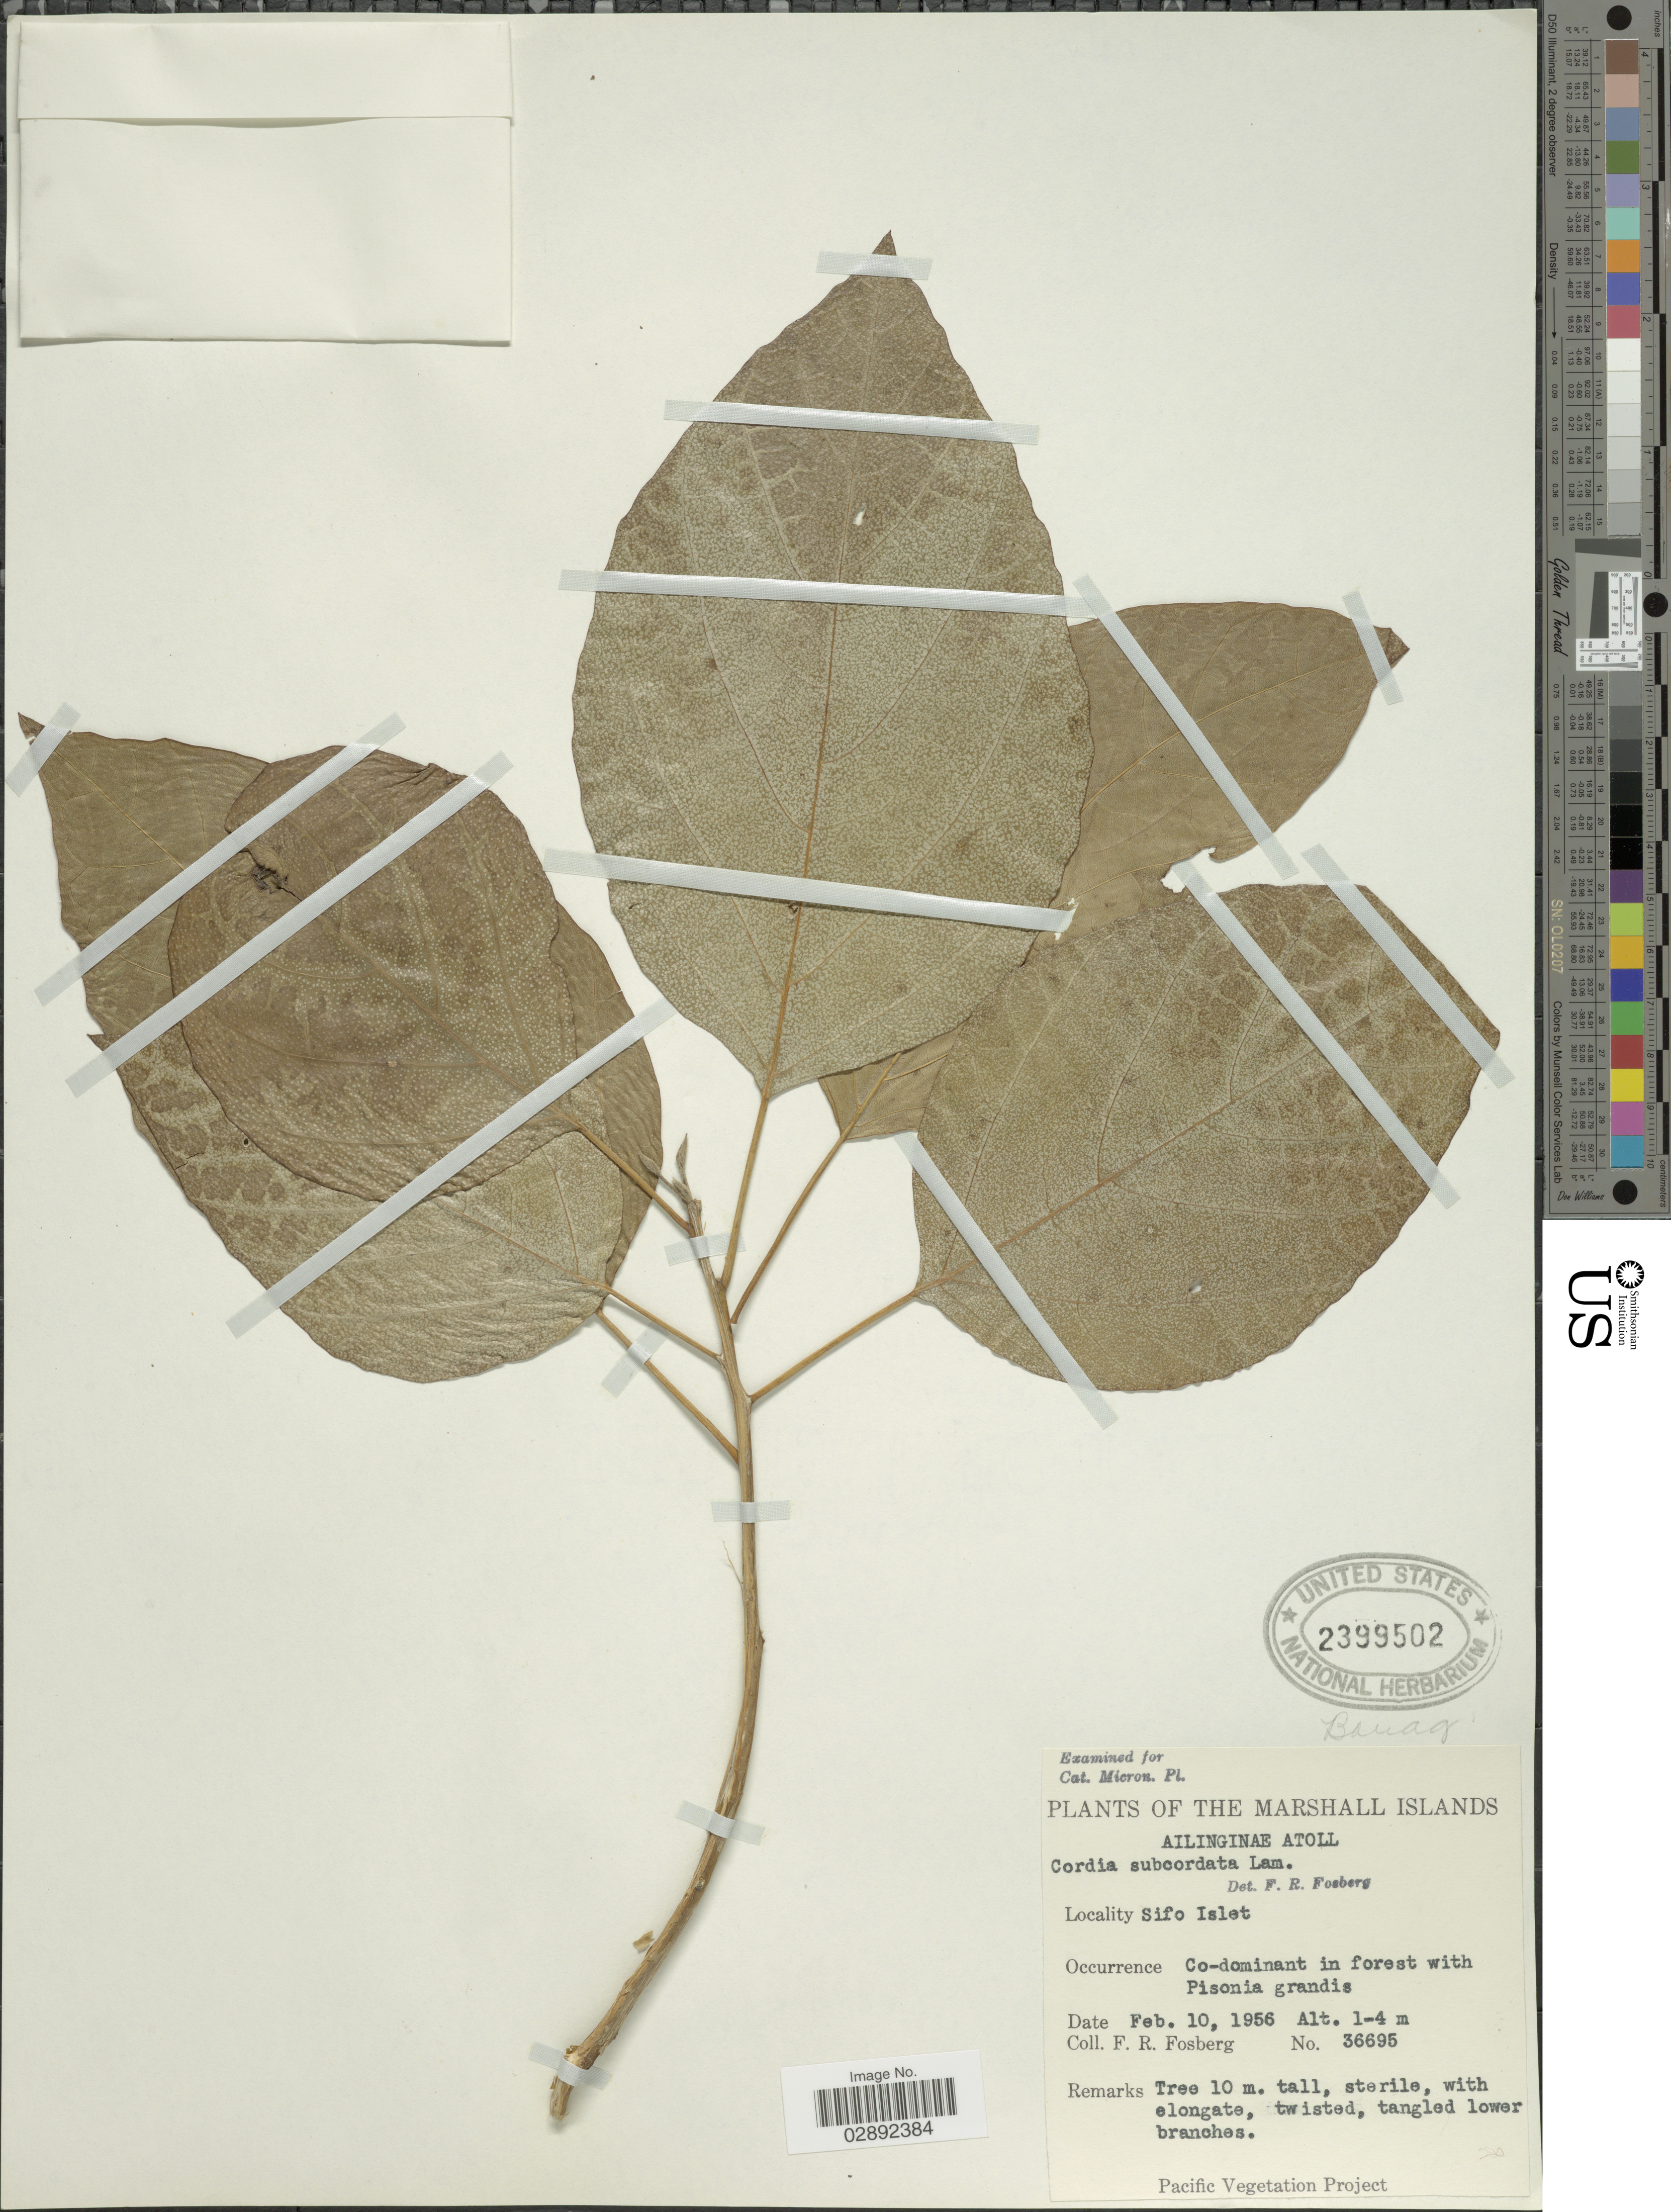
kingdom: Plantae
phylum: Tracheophyta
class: Magnoliopsida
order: Boraginales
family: Cordiaceae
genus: Cordia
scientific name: Cordia subcordata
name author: Lam.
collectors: F. R. Fosberg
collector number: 36695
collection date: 1956-02-10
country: Marshall Islands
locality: Marshall Islands. Ailinginae Atoll. Sifo Islet.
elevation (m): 1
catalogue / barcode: US 2399502